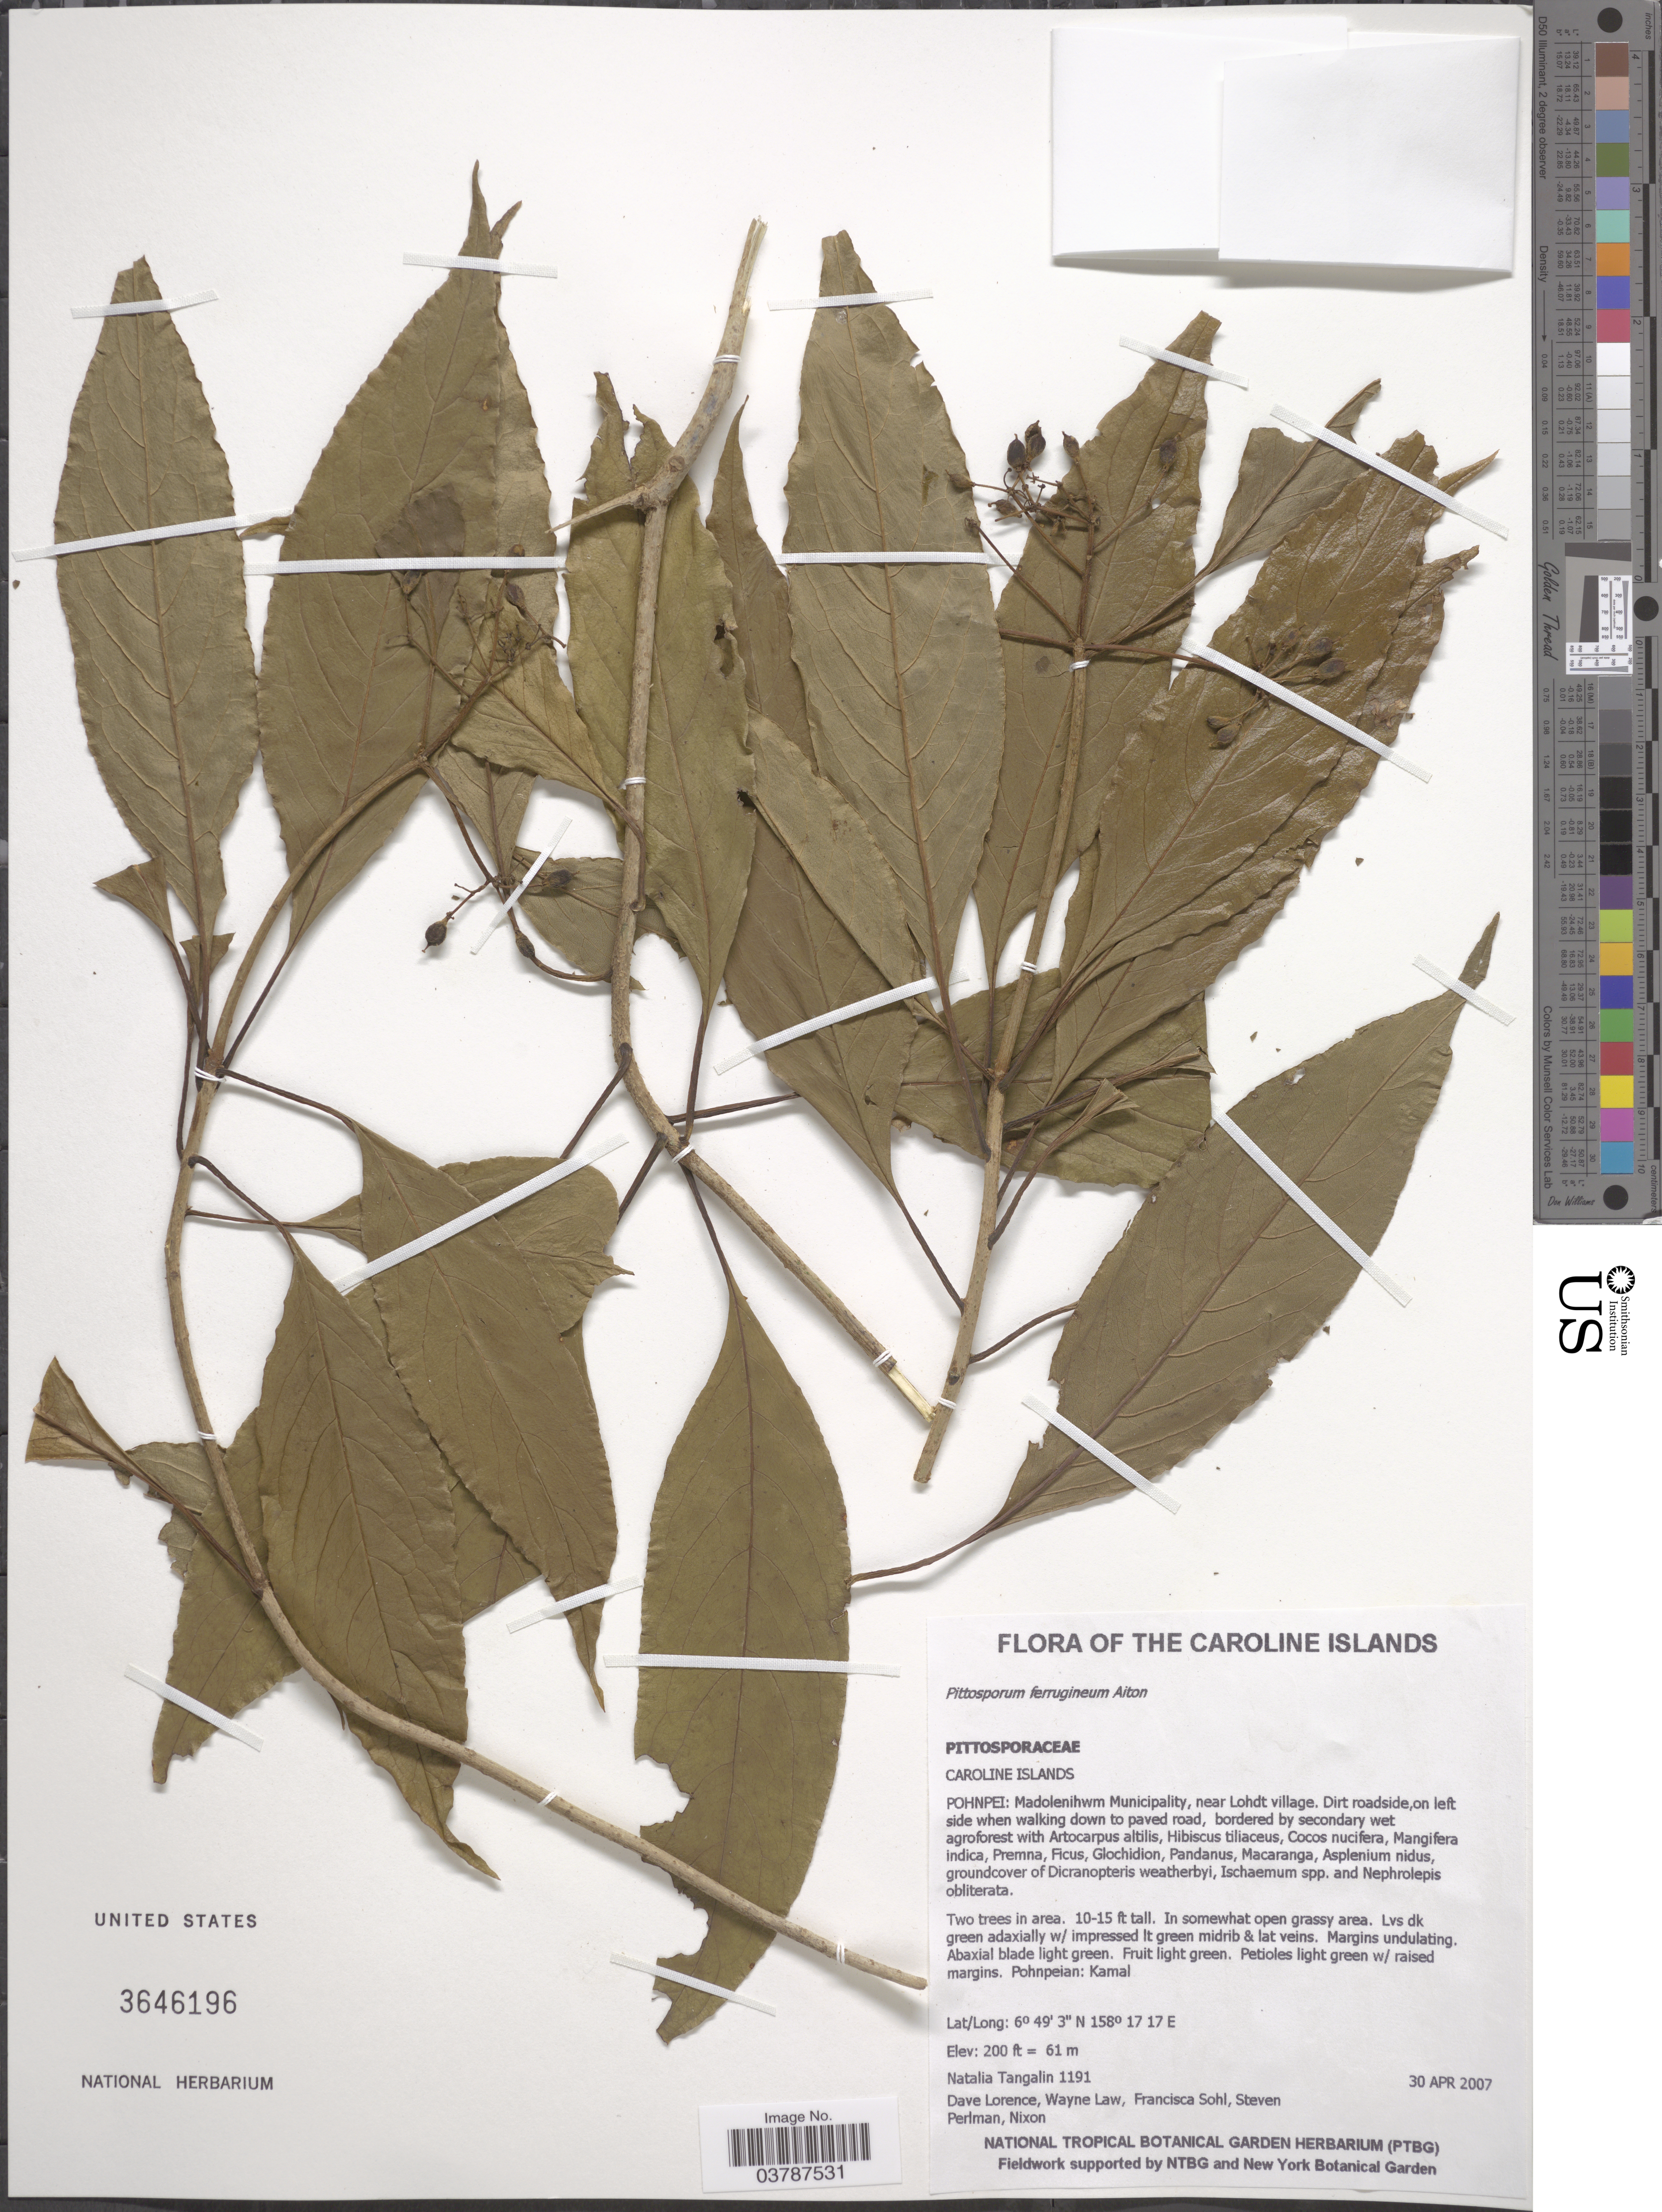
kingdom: Plantae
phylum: Tracheophyta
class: Magnoliopsida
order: Apiales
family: Pittosporaceae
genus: Pittosporum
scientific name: Pittosporum ferrugineum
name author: Dryand. ex Aiton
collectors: N. Tangalin, D. Lorence, W. Law, F. Sohl & et al.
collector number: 1191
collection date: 2007-04-30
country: Micronesia, Federated States of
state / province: Pohnpei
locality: The Caroline Islands. Madolenihwm Municipality, near Lohdt village.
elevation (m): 640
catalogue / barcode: US 3646196